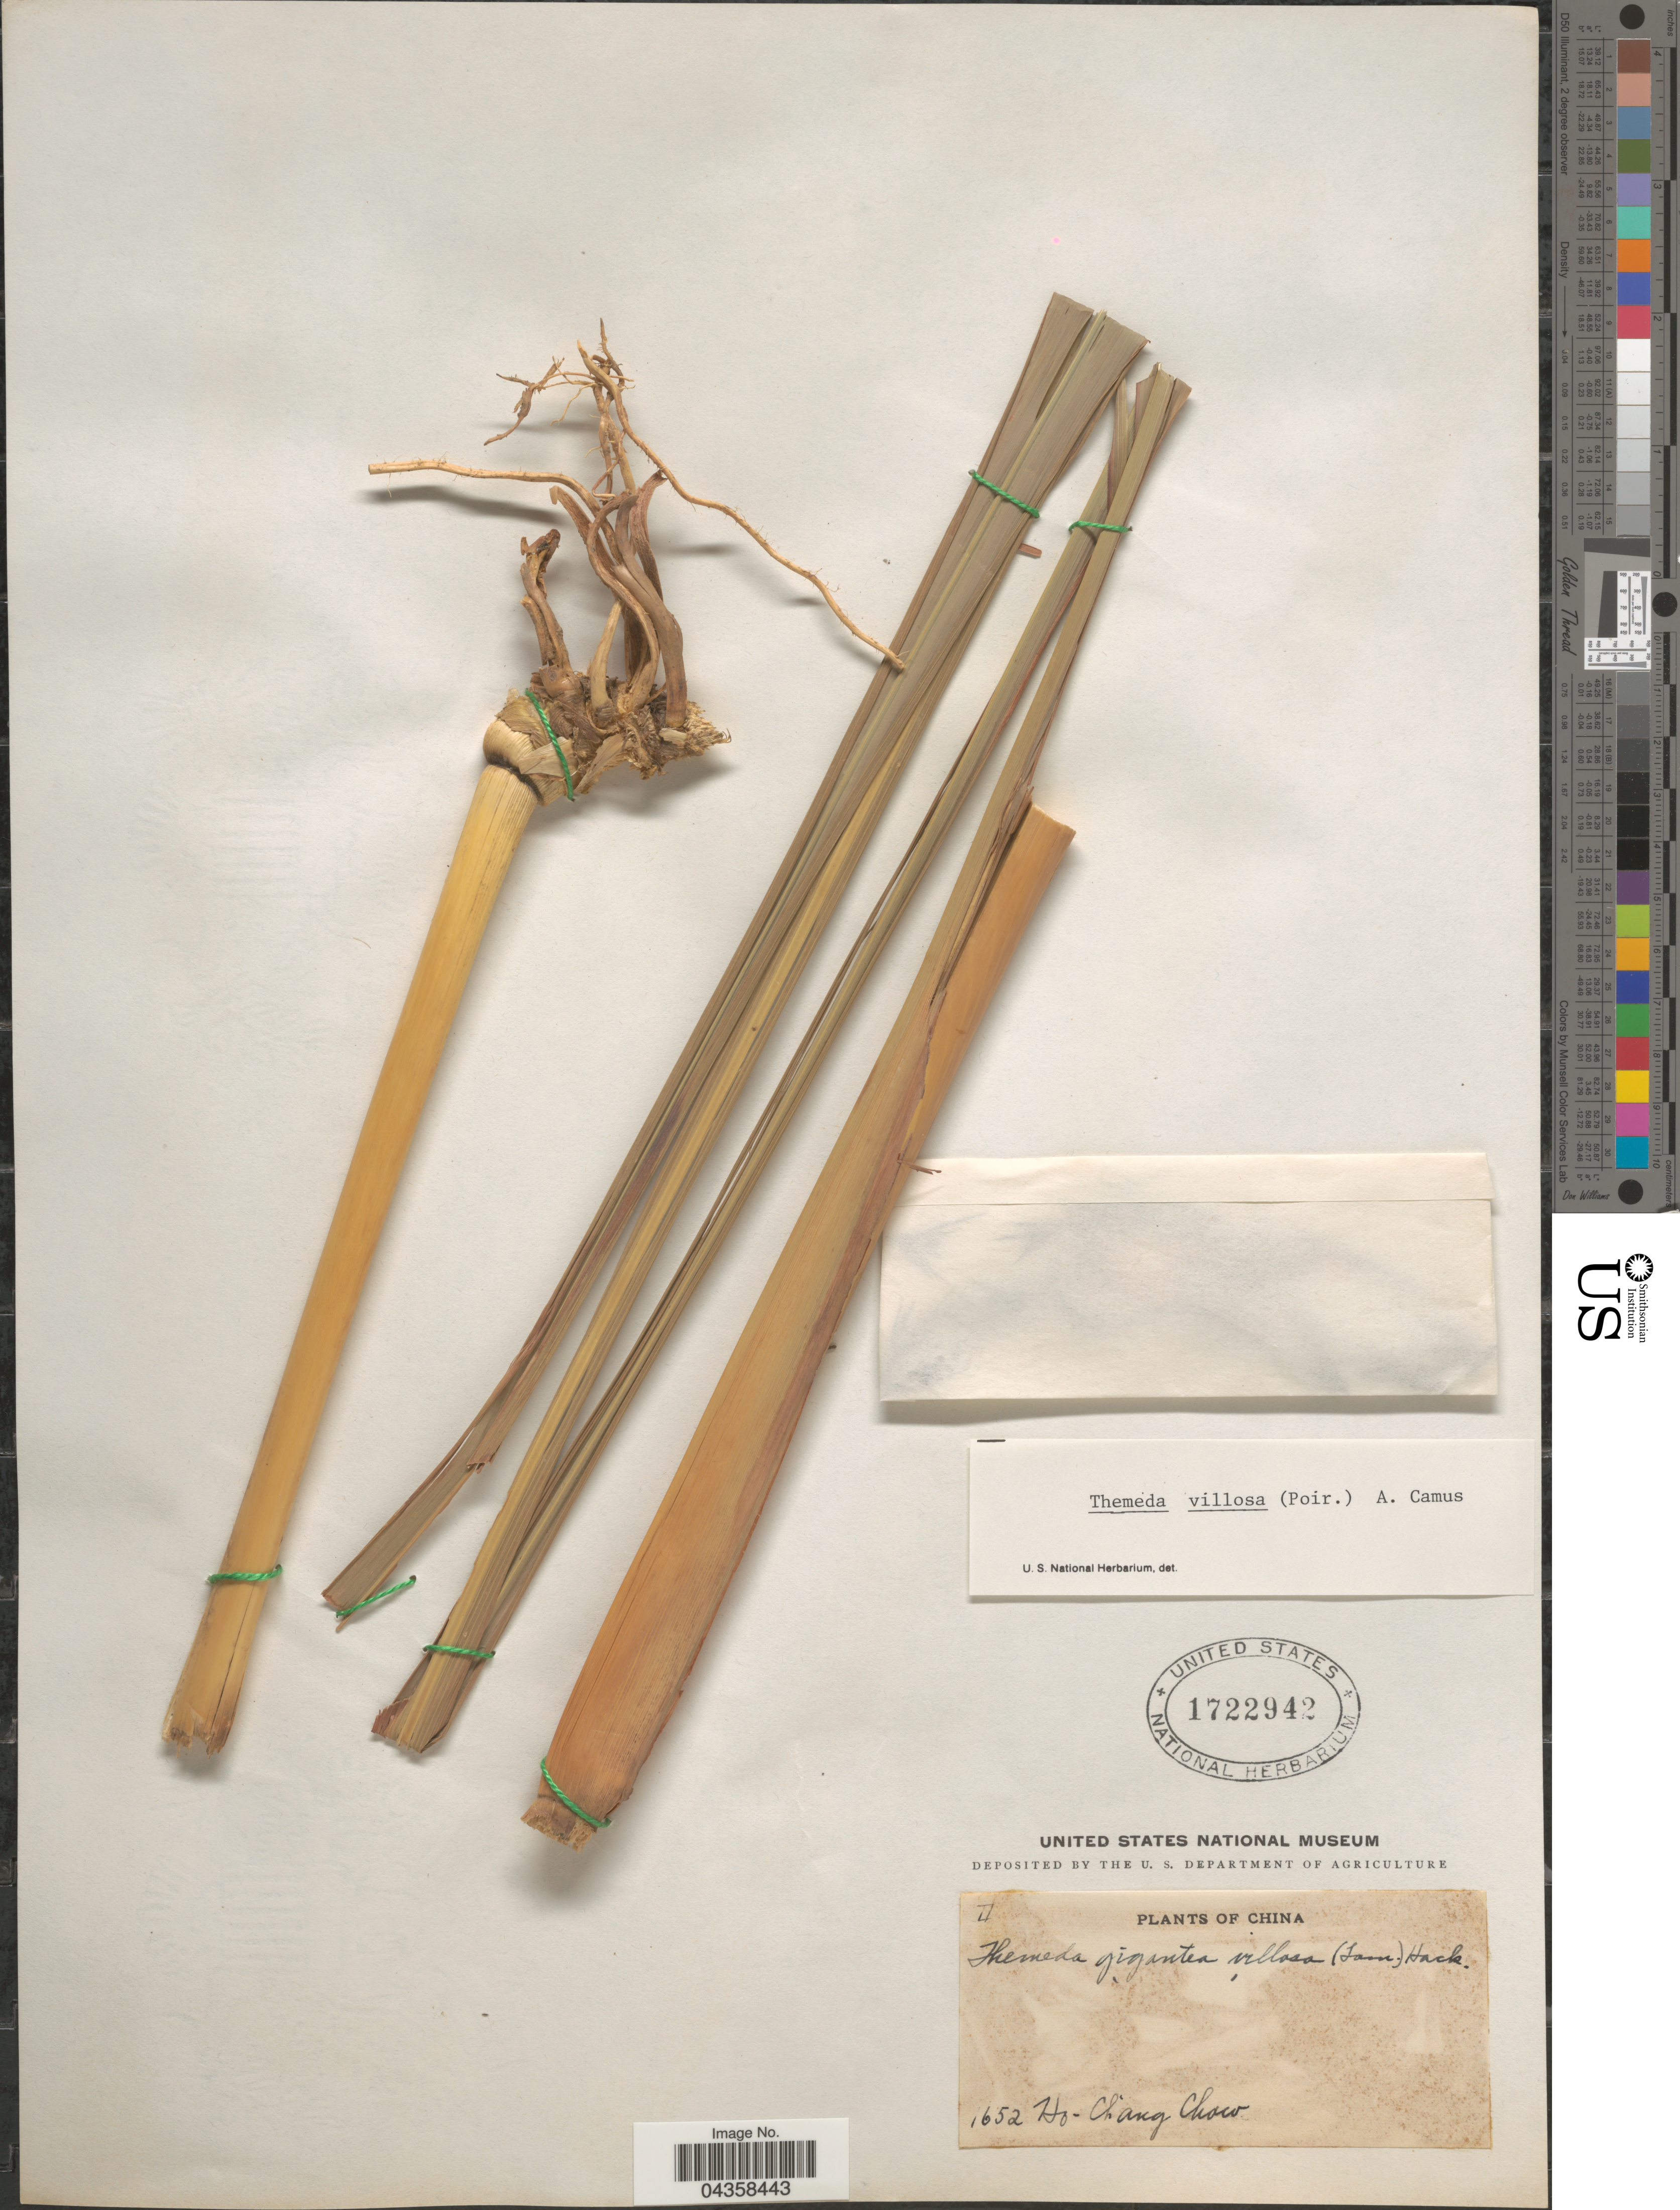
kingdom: Plantae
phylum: Tracheophyta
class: Liliopsida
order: Poales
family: Poaceae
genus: Themeda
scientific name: Themeda villosa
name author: (Lam.) A. Camus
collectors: H. Chow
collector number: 1652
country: China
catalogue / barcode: US 1722942